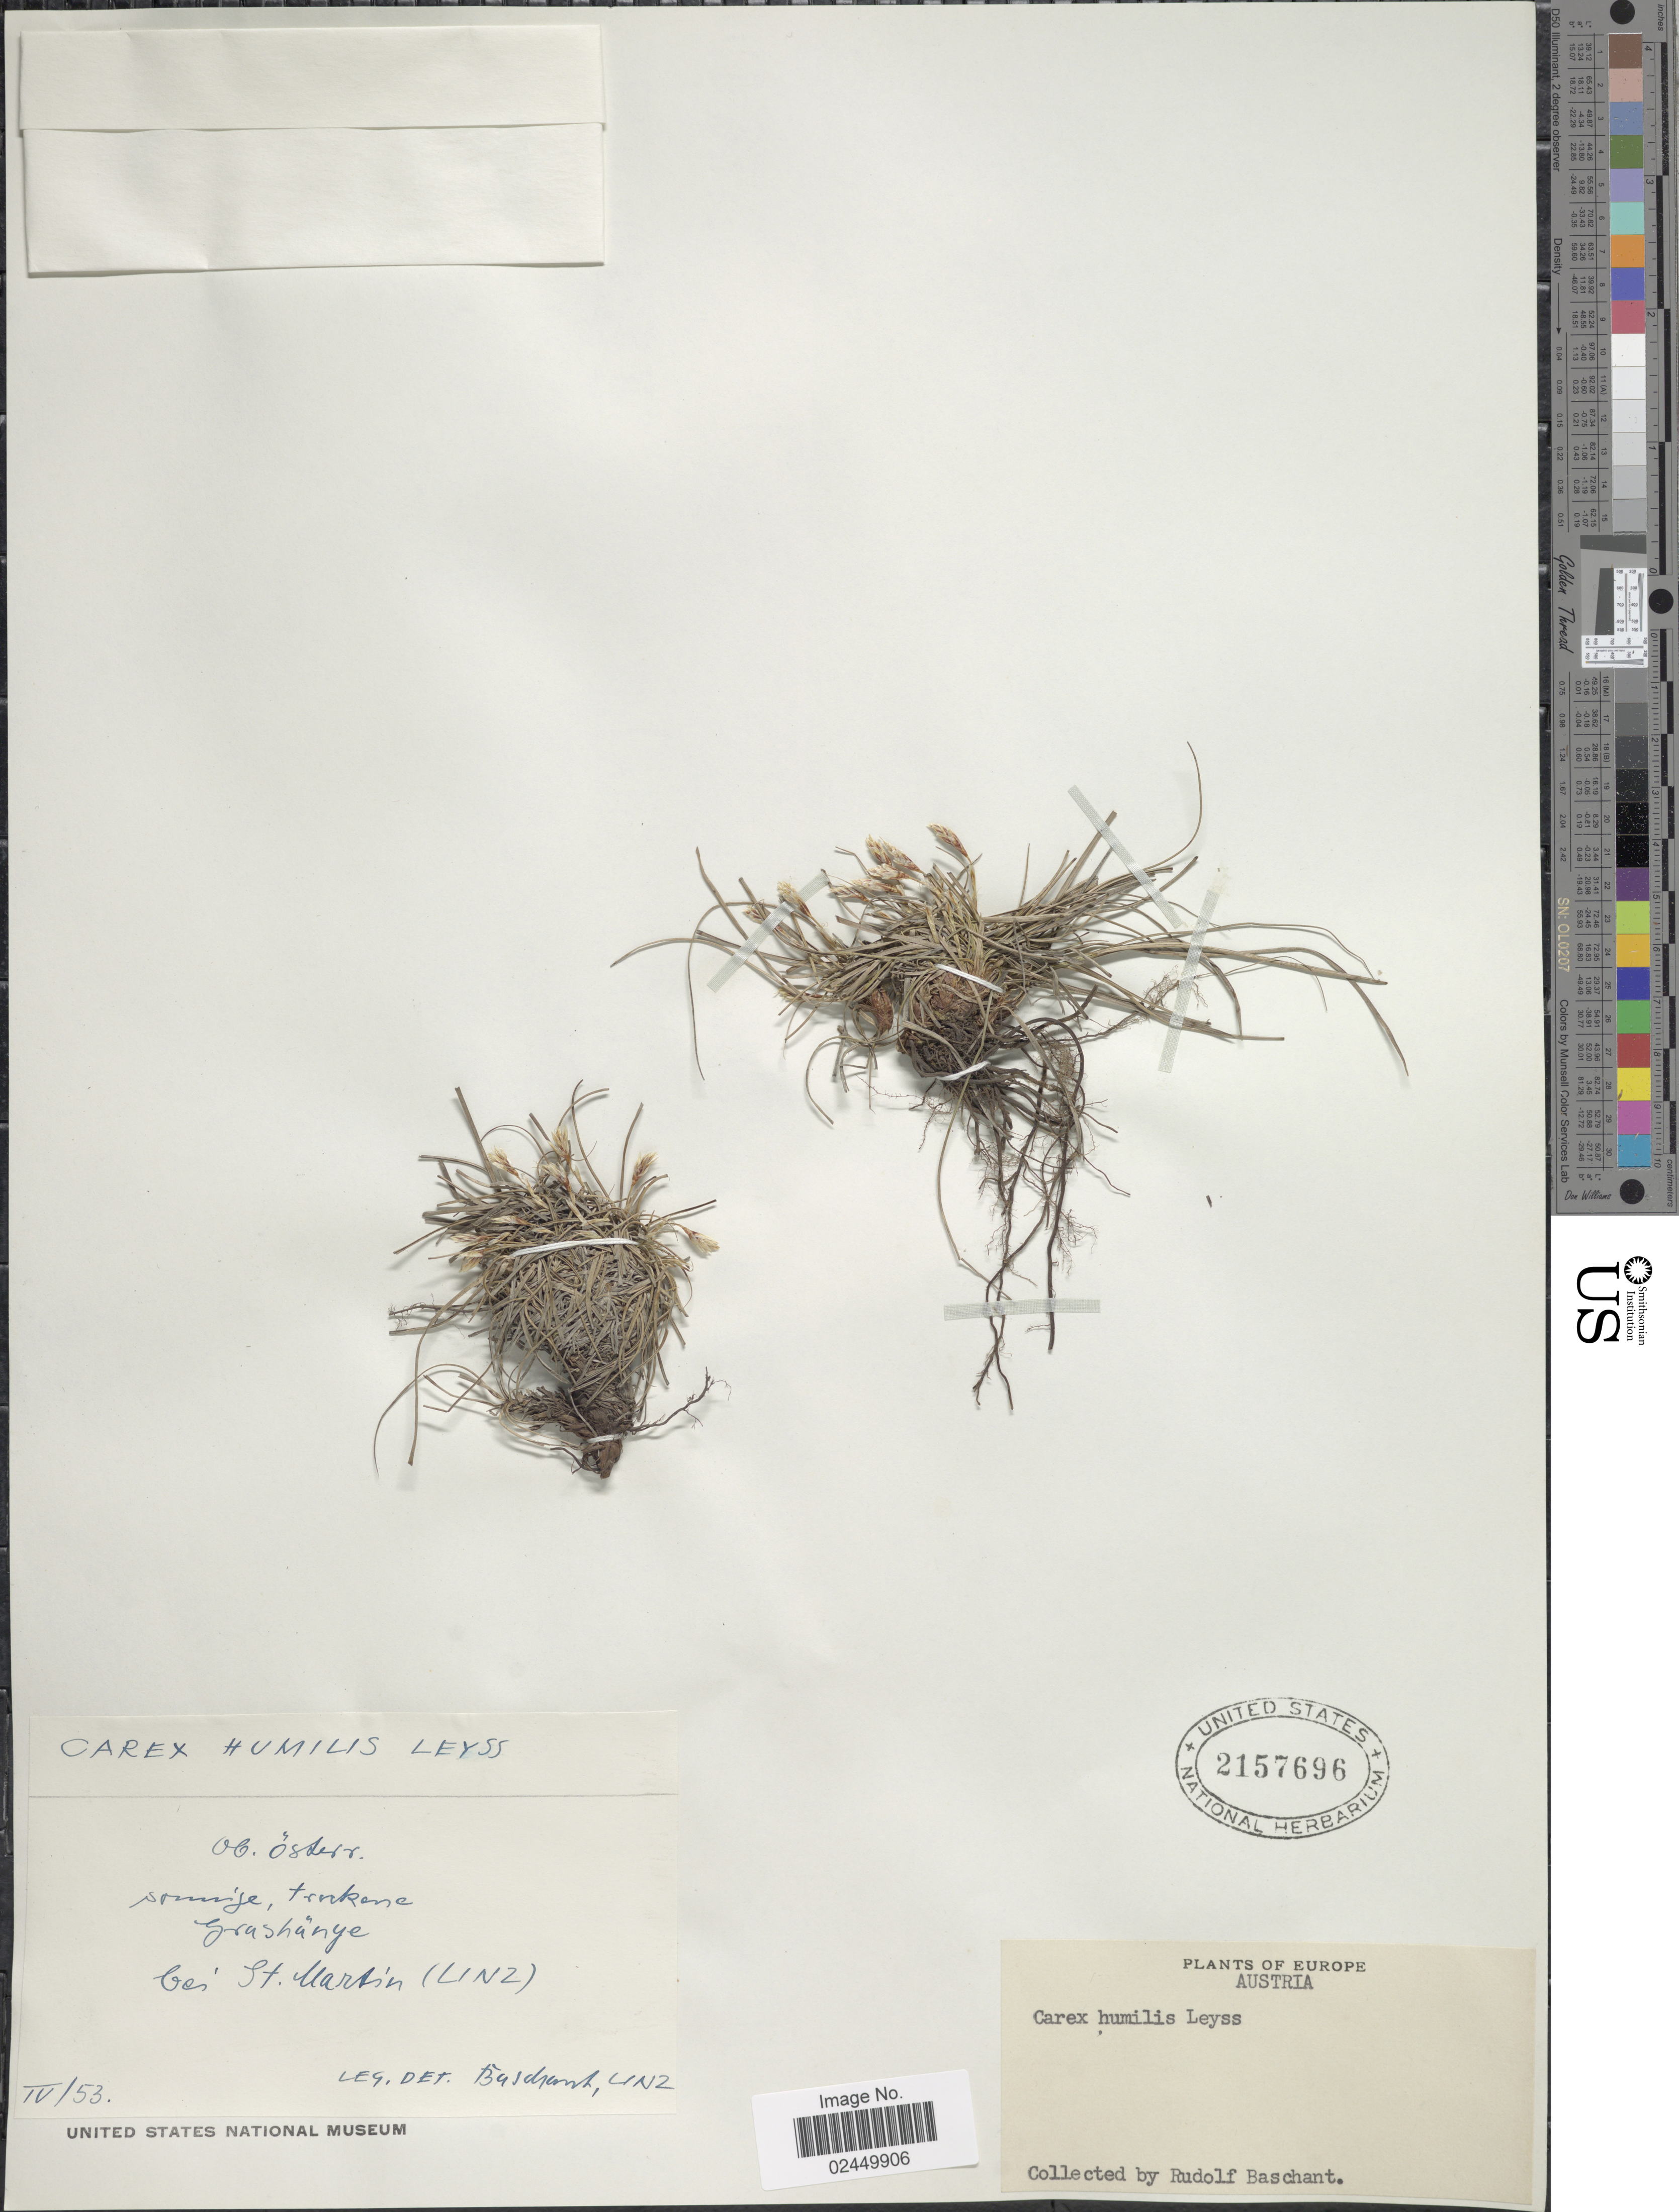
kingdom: Plantae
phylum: Tracheophyta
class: Liliopsida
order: Poales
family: Cyperaceae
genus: Carex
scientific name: Carex humilis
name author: Leyss.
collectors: R. Baschant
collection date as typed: Transcribed d/m/y: /4/53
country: Austria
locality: Ob. Osterr. sonnige trukene Grashange bei St. Martin (Linz)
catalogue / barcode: US 2157696